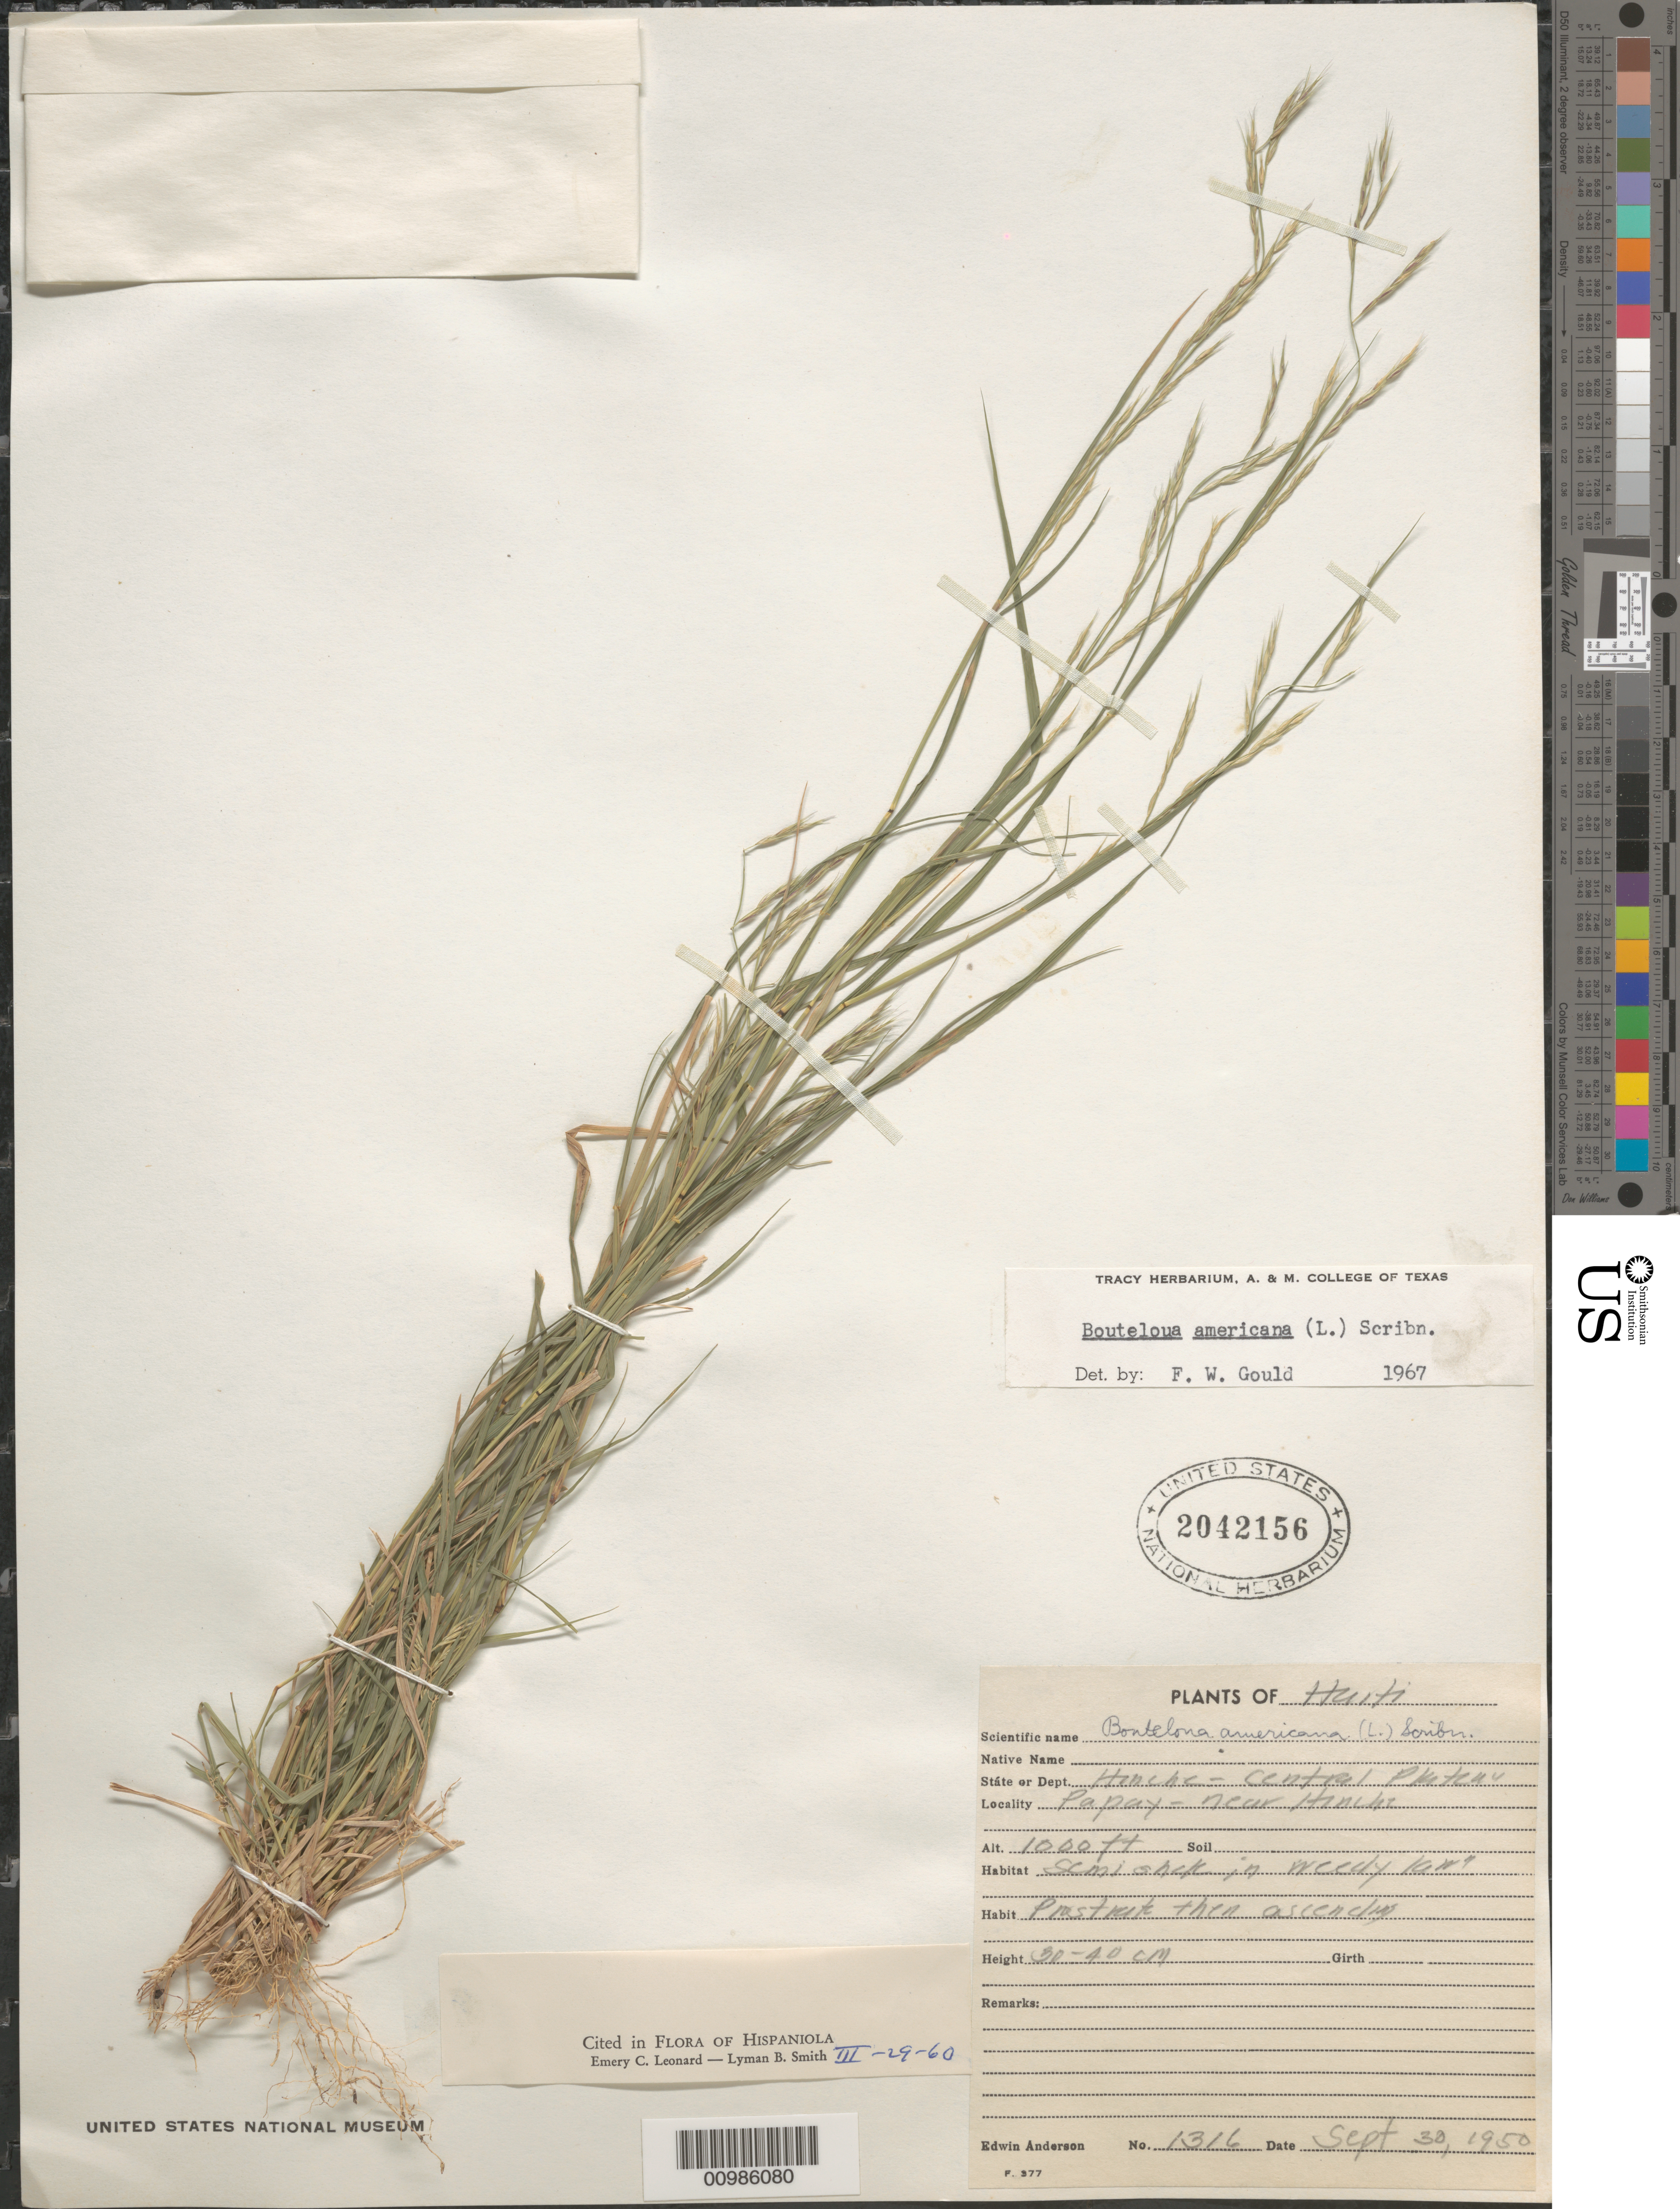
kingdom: Plantae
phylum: Tracheophyta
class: Liliopsida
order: Poales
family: Poaceae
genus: Bouteloua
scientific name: Bouteloua americana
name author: (L.) Scribn.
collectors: E. Anderson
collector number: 1316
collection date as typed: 30 Sep 1950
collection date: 1950-09-30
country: Haiti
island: Hispaniola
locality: Centre, near Hinche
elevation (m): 305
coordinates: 0 N, 0 E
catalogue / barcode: US 2042156